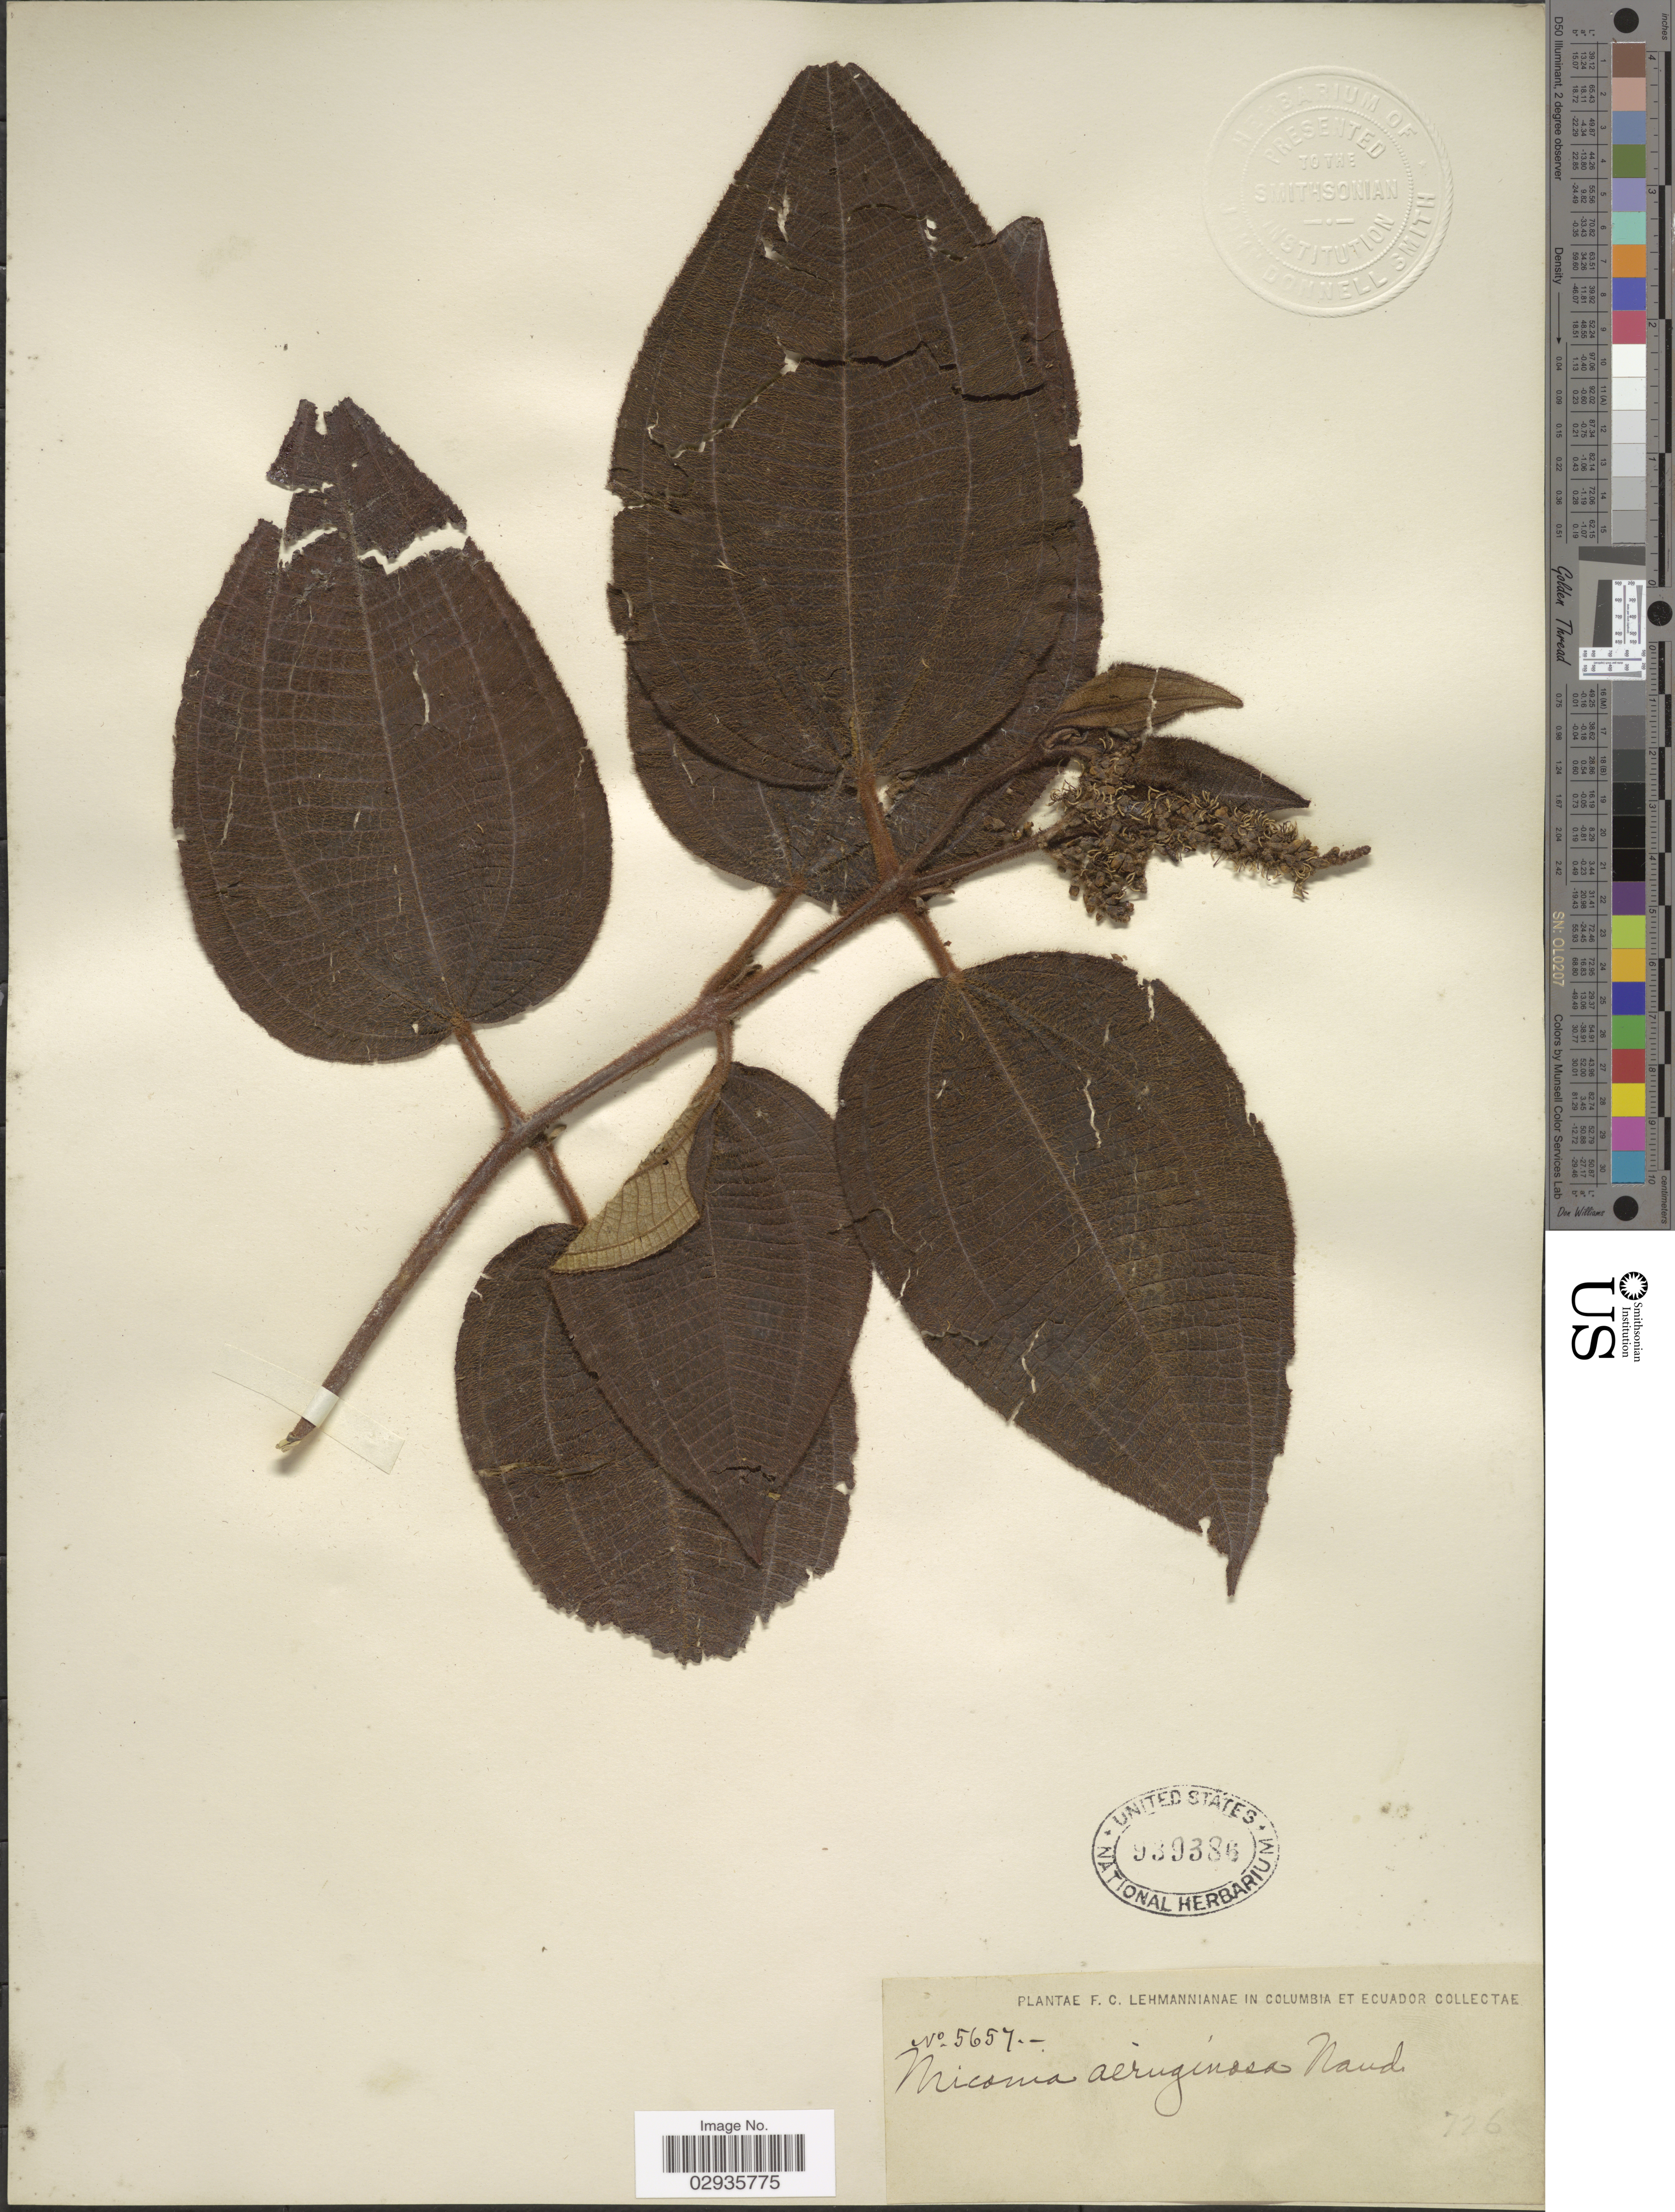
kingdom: Plantae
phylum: Tracheophyta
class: Magnoliopsida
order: Myrtales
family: Melastomataceae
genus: Miconia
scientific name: Miconia aeruginosa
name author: Naudin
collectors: F. C. Lehmann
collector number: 5657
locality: Columbia et Ecuador.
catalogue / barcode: US 939386